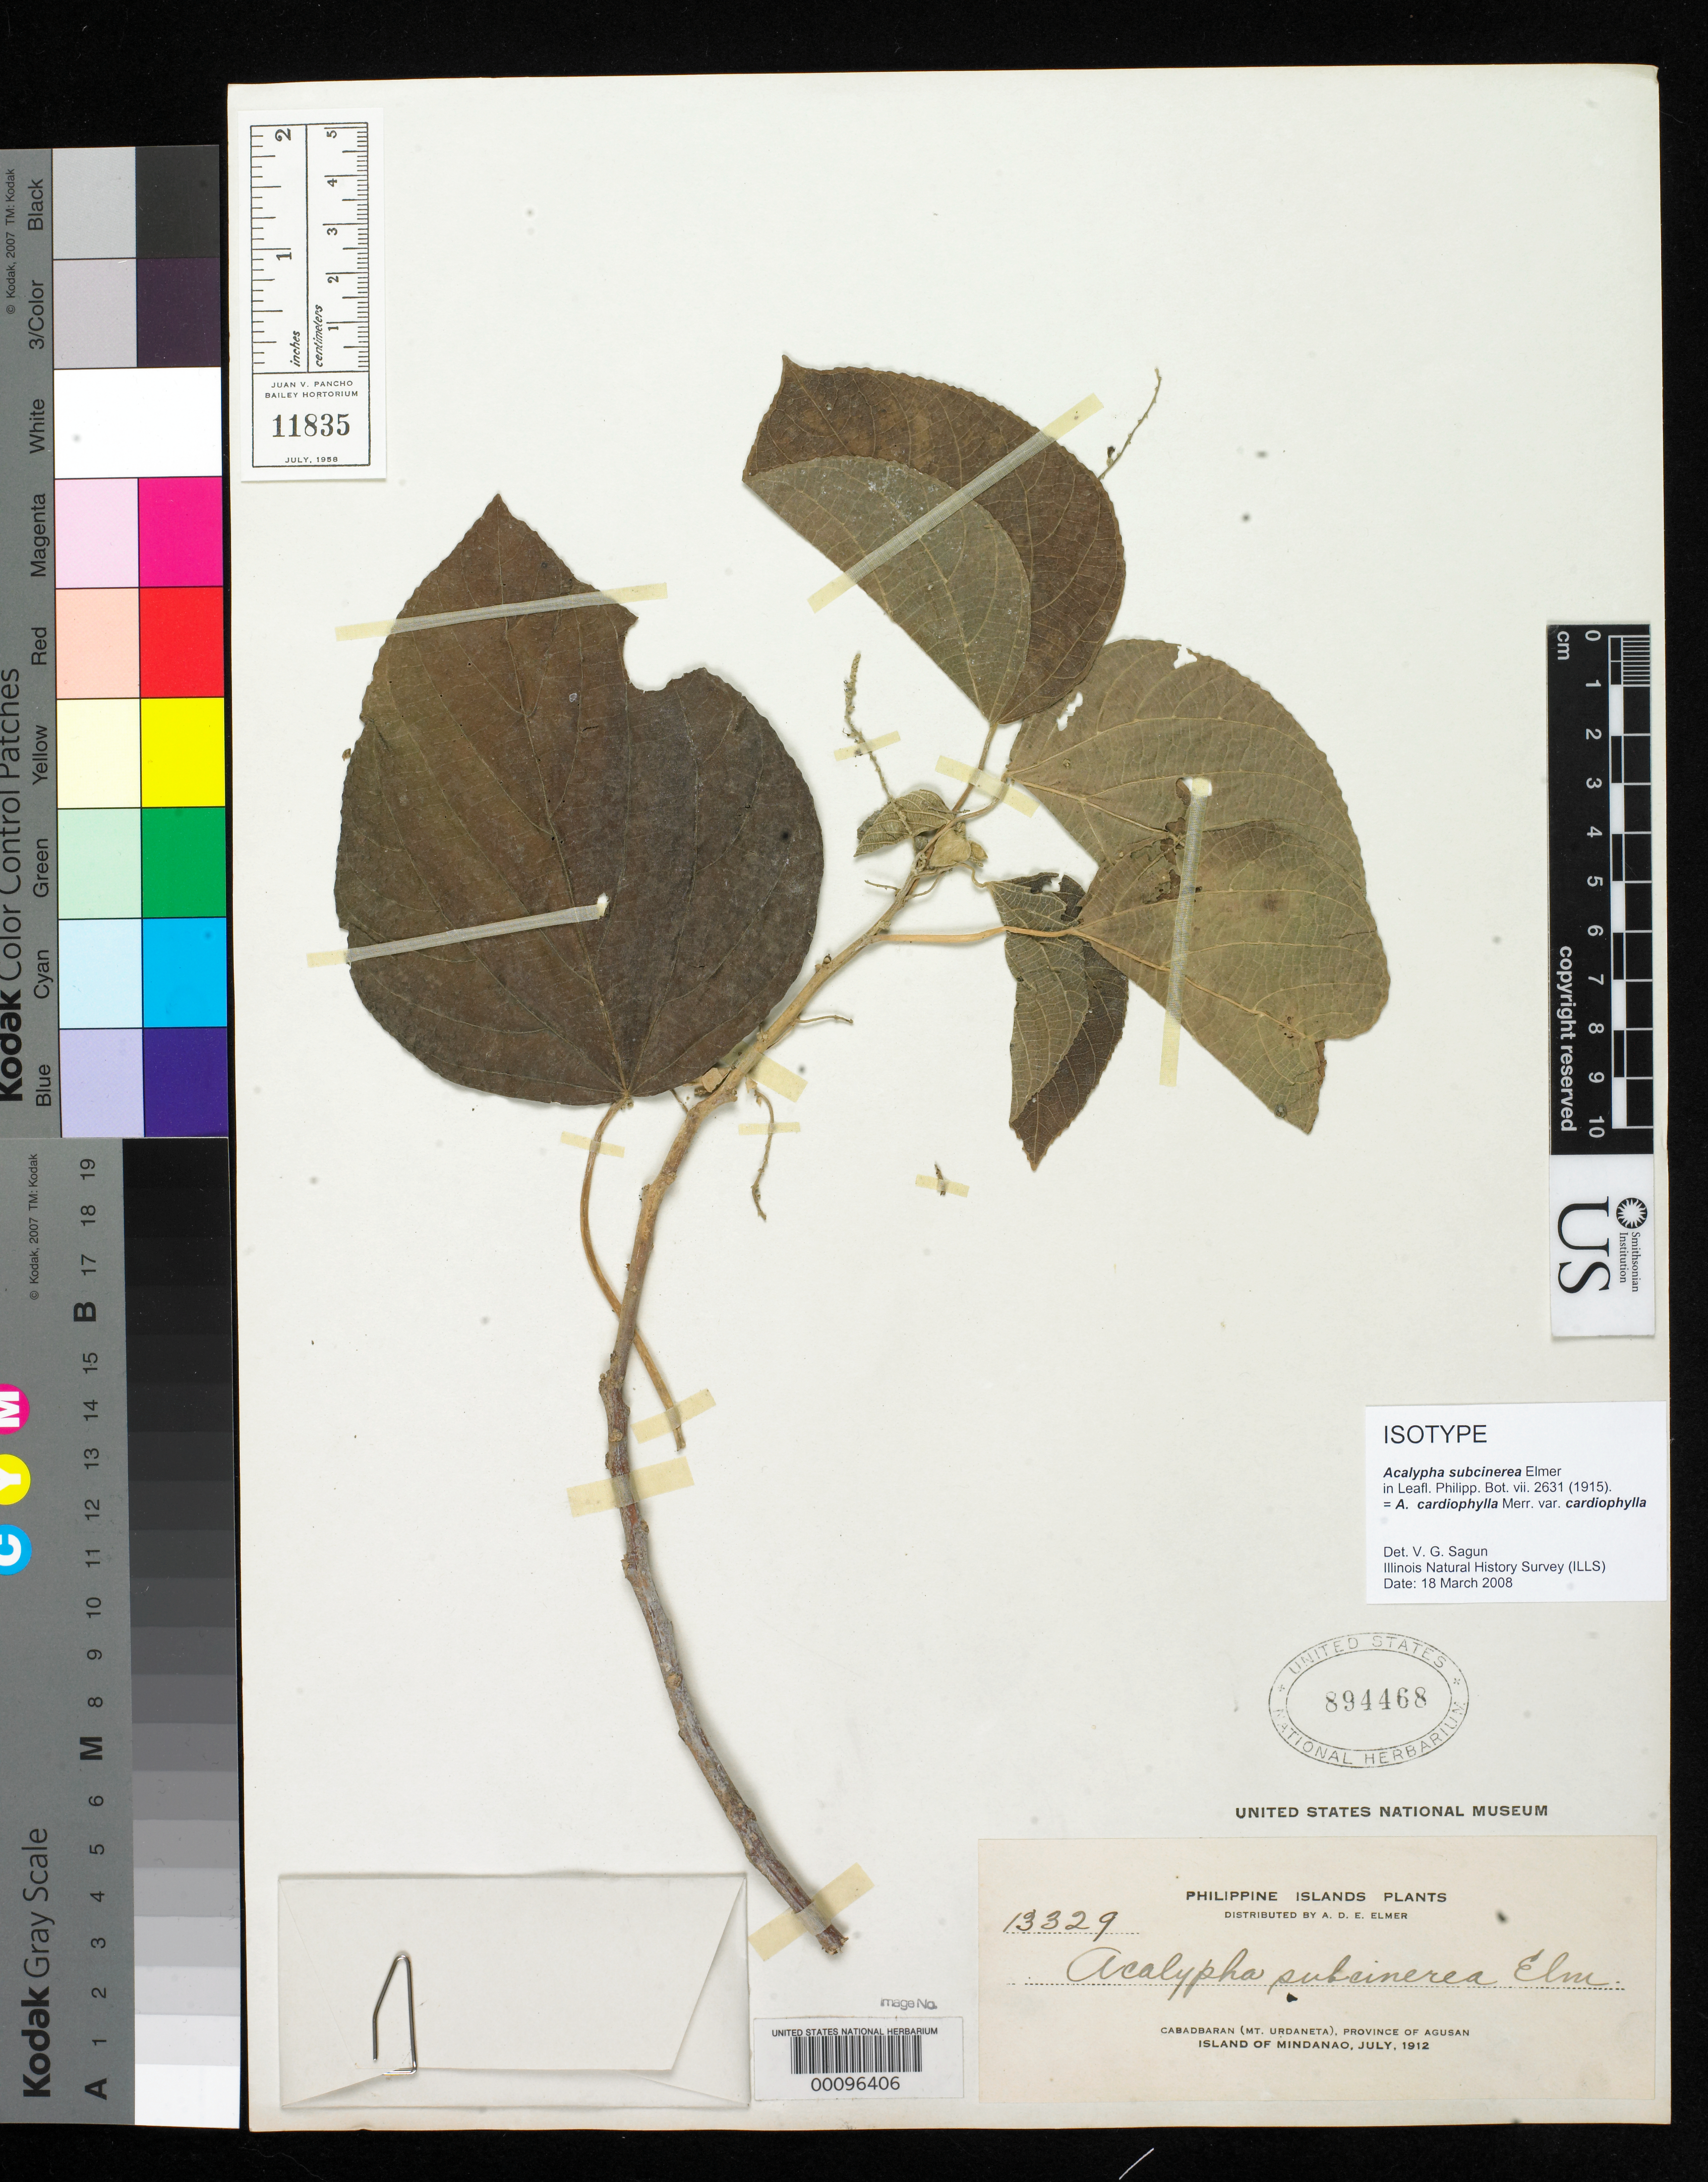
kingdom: Plantae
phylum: Tracheophyta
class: Magnoliopsida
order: Malpighiales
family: Euphorbiaceae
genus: Acalypha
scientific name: Acalypha subcinerea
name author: Elmer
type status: Isotype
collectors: A. D. E. Elmer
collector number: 13329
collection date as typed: Jul 1912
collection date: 1912-07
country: Philippines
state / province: Caraga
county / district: Agusan del Norte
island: Mindanao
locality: Cabadbaran, Mt. Urdaneta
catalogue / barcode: US 894468